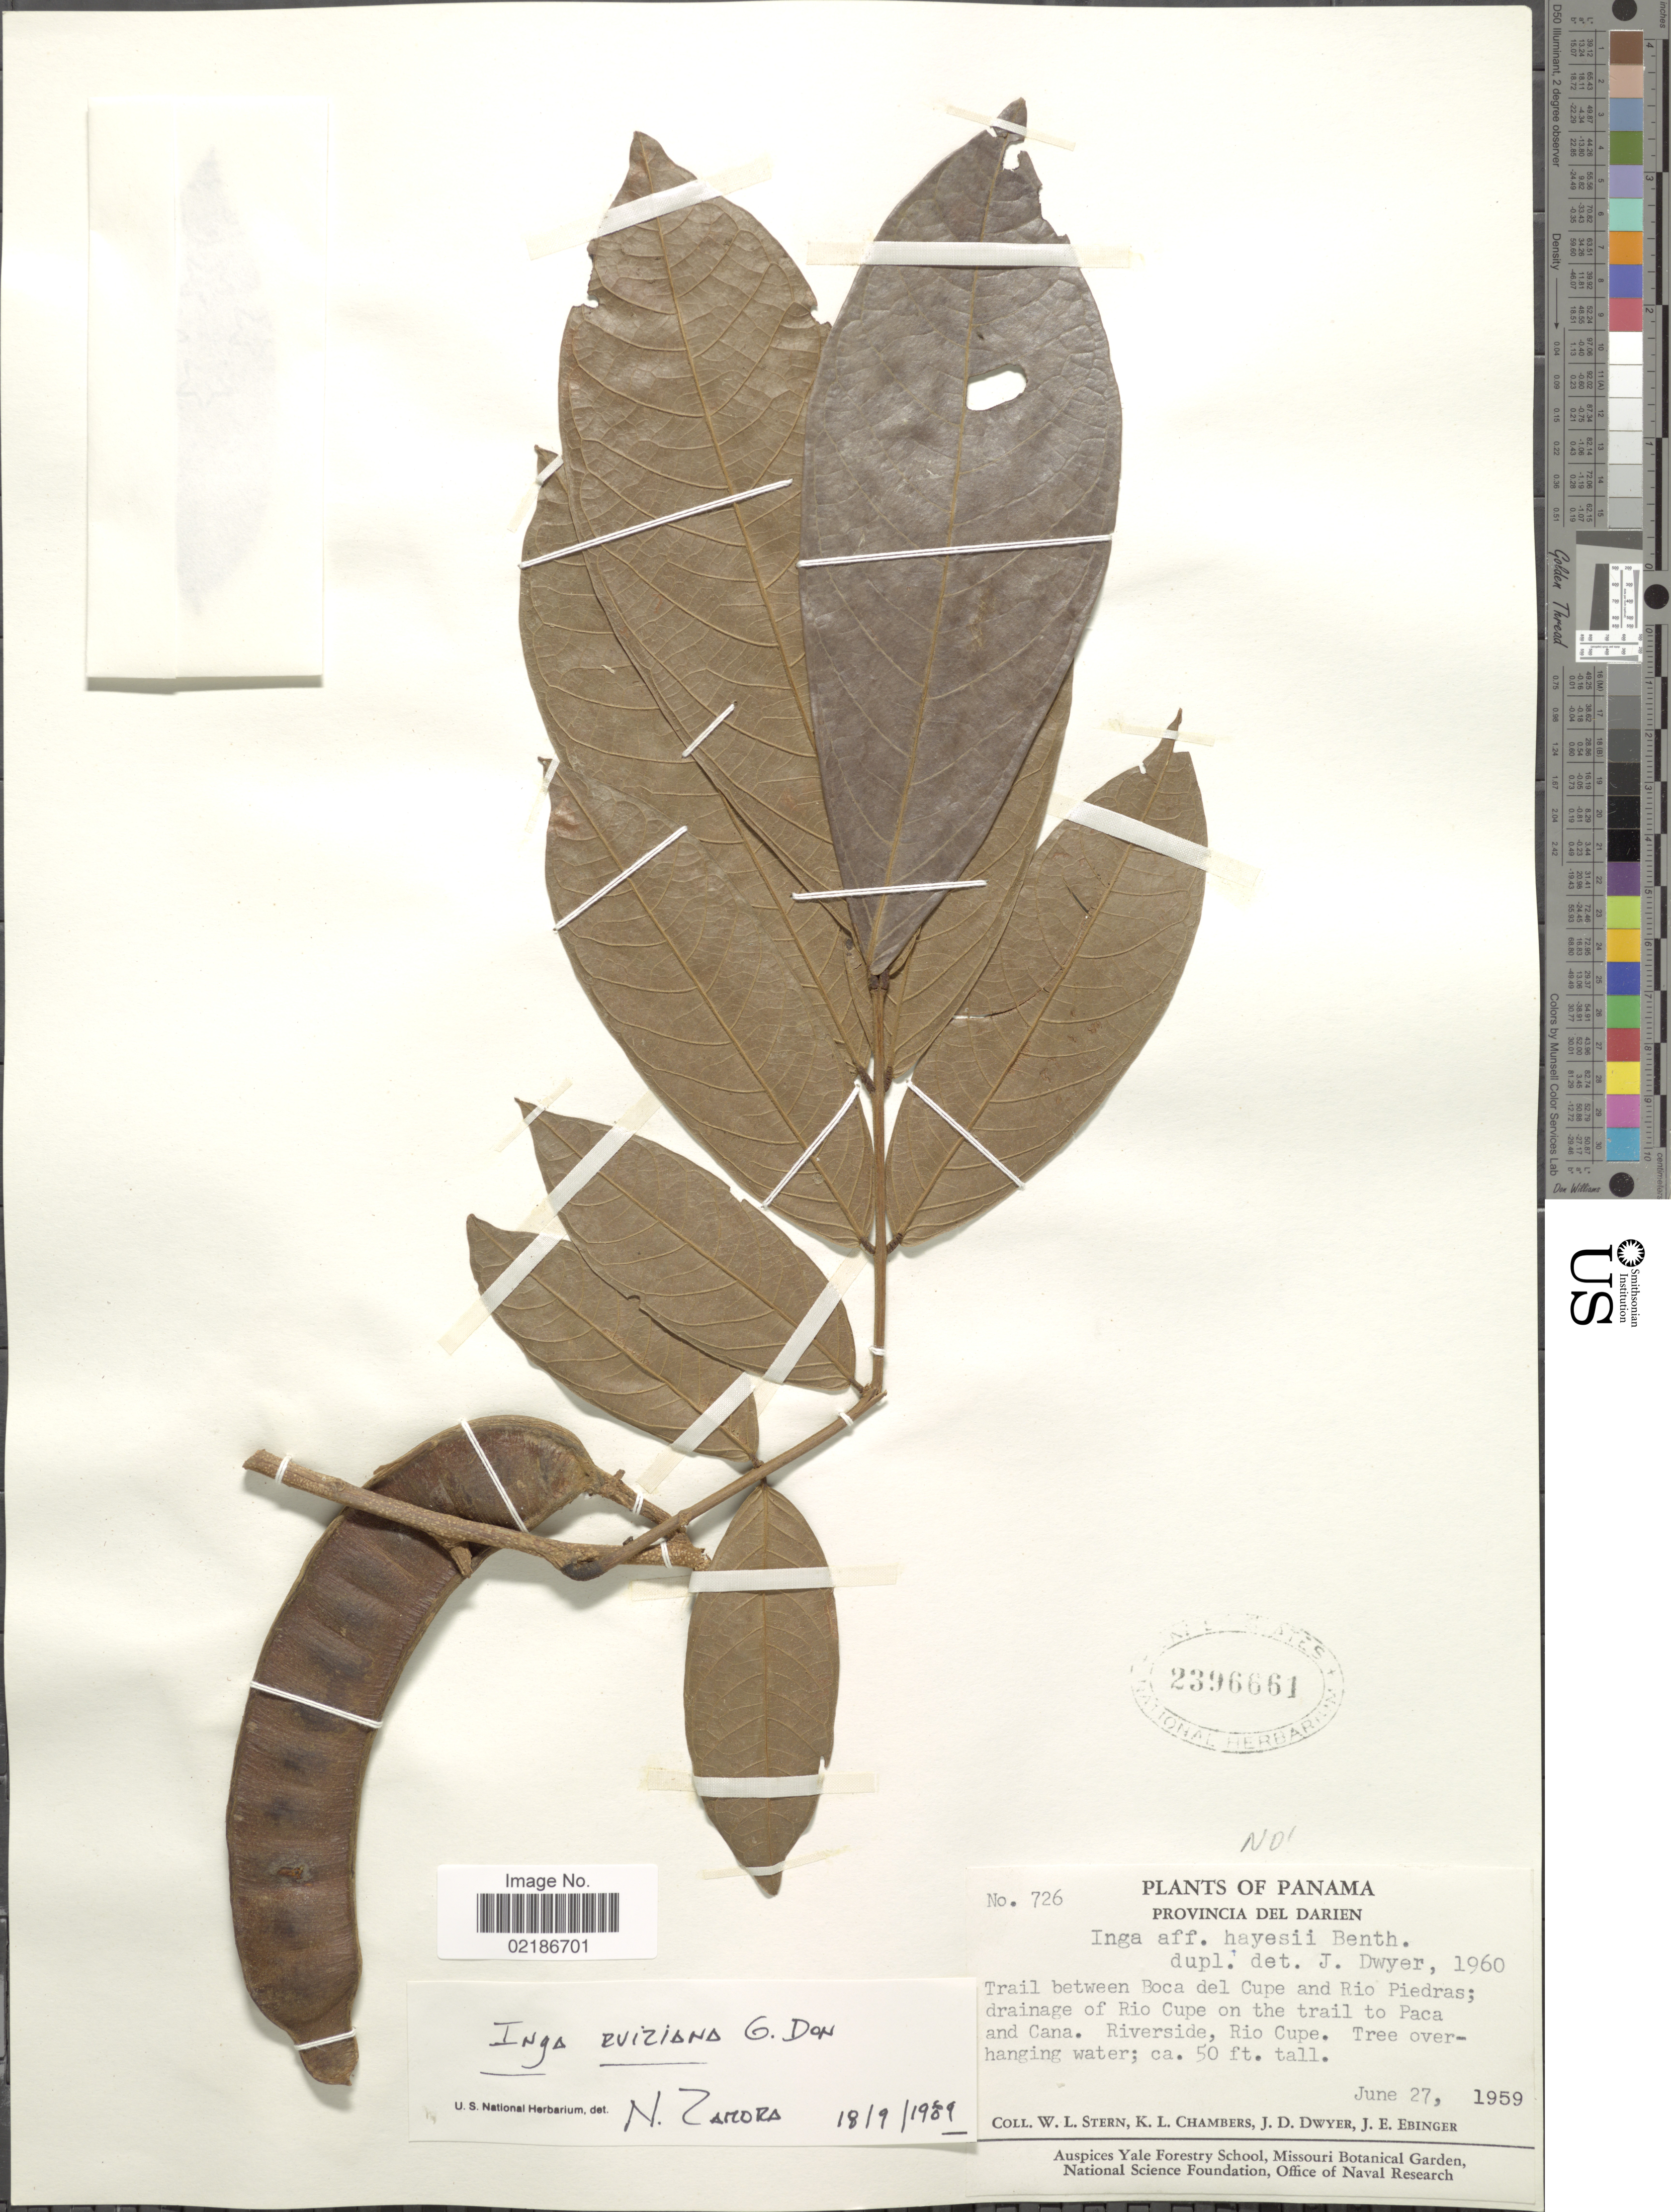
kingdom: Plantae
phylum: Tracheophyta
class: Magnoliopsida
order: Fabales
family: Fabaceae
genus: Inga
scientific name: Inga ruiziana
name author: G. Don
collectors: W. L. Stern, K. Chambers, J. D. Dwyer & J. Ebinger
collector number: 726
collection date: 1959-06-27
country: Panama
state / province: Darién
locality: Trail between Boca del Cupe and Rio Piedras, drainage of Rio Cupe on the trail to Paca and Cana, Riverside, Rio Cupe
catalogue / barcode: US 2396661